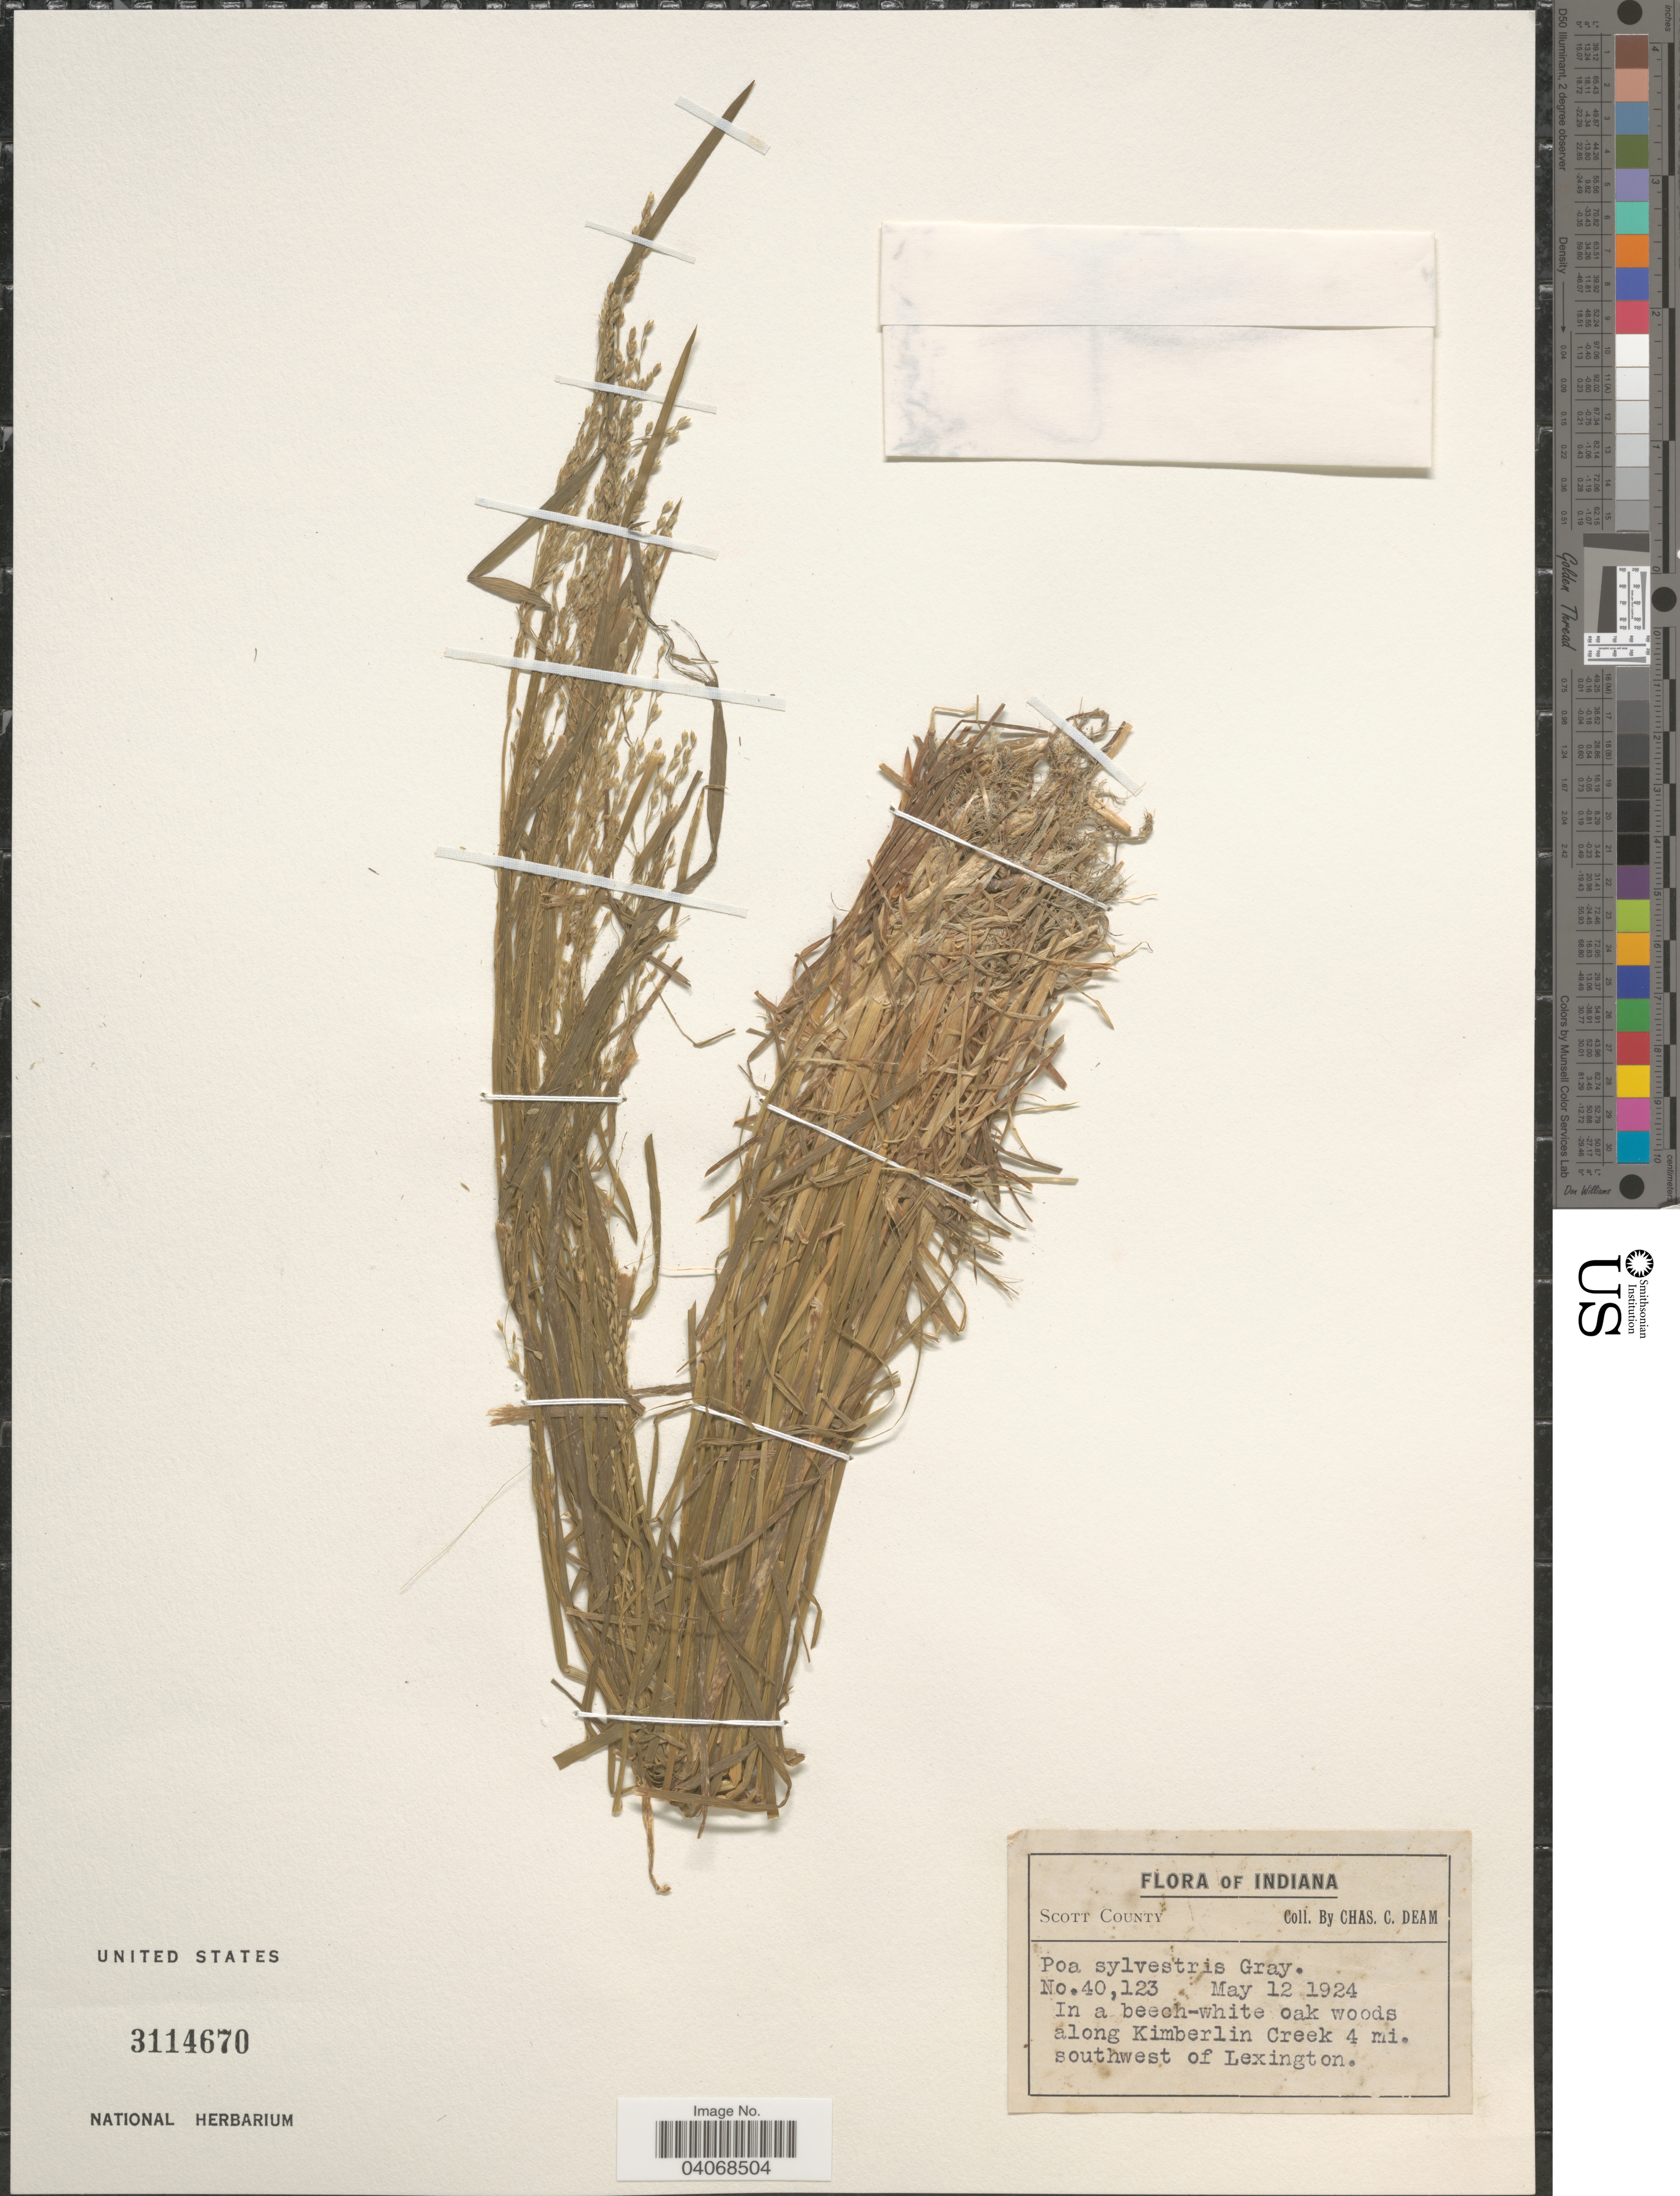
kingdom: Plantae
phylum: Tracheophyta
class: Liliopsida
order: Poales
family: Poaceae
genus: Poa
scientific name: Poa sylvestris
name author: A. Gray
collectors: C. C. Deam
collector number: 40123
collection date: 1924-05-12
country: United States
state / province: Indiana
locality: In a beech-white oak woods along Kimberlin Creek 4 mi. southwest of Lexington. Scott County.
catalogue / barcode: US 3114670